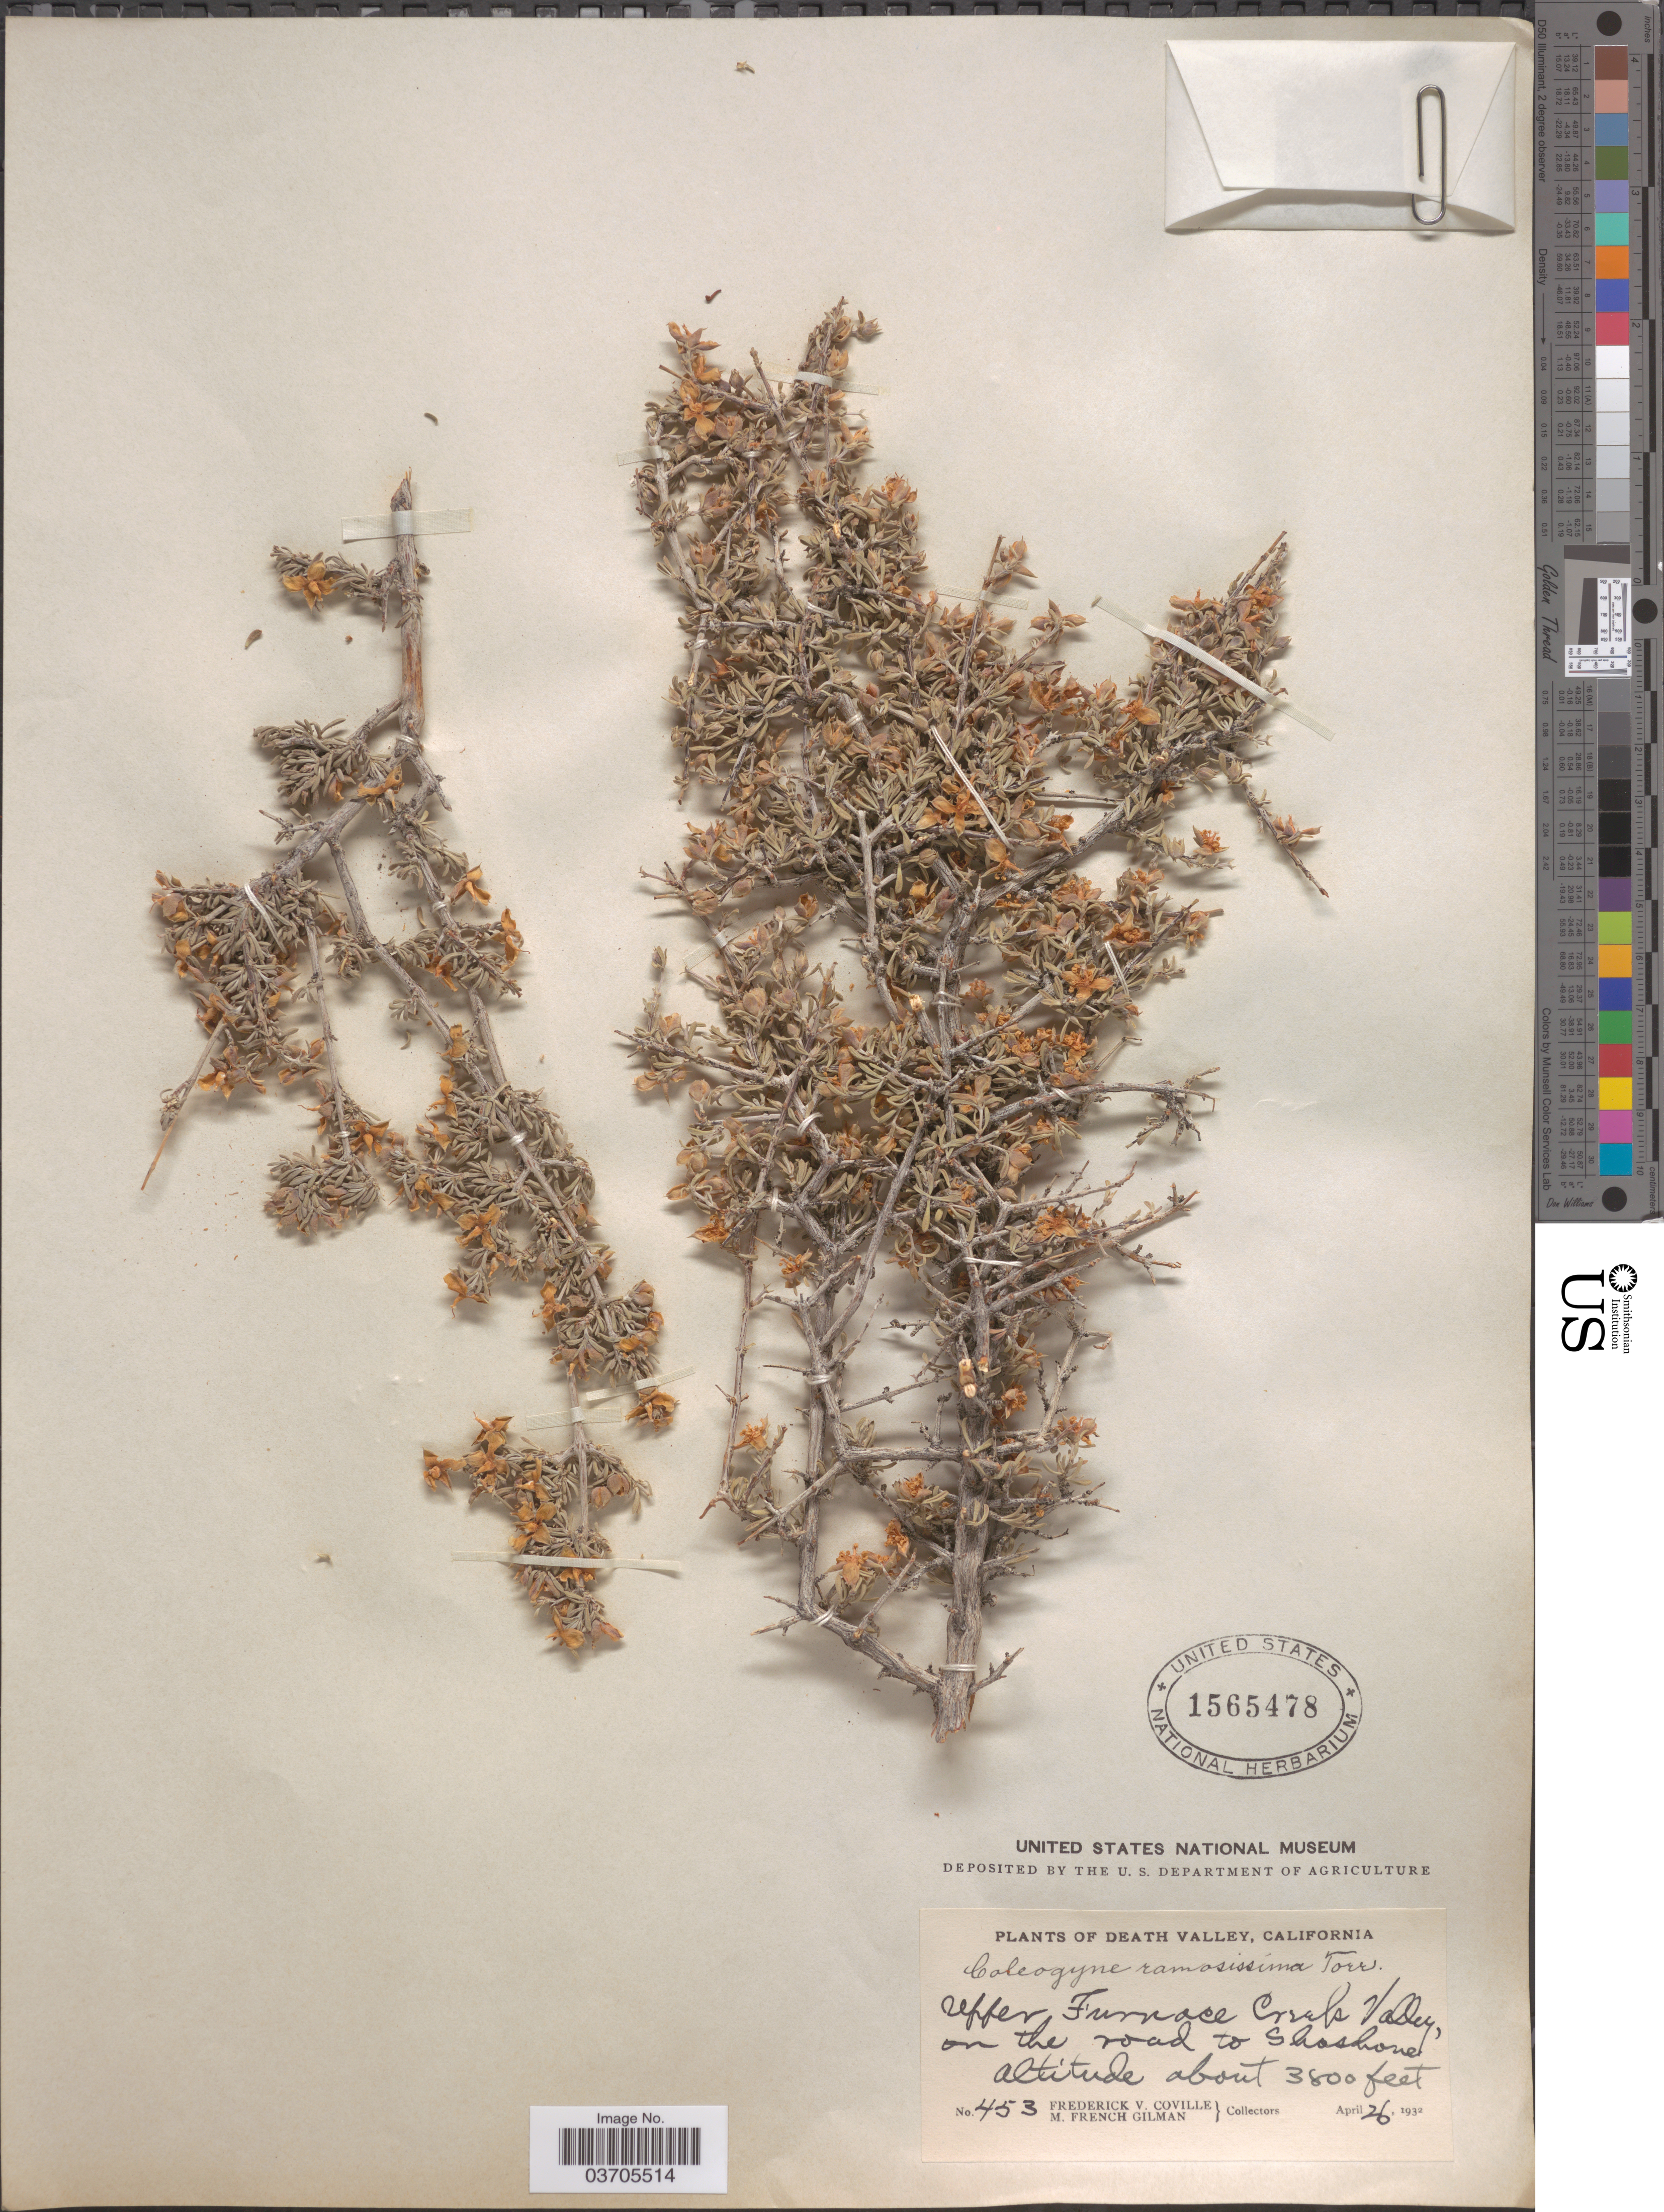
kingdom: Plantae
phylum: Tracheophyta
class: Magnoliopsida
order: Rosales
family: Rosaceae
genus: Coleogyne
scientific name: Coleogyne ramosissima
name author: Torr.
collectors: F. V. Coville & M. F. Gilman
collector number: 453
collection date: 1932-04-26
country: United States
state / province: California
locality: Death Valley. Upper Furnace Creek Valley, on the road to Shoshone.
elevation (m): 1158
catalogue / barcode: US 1565478